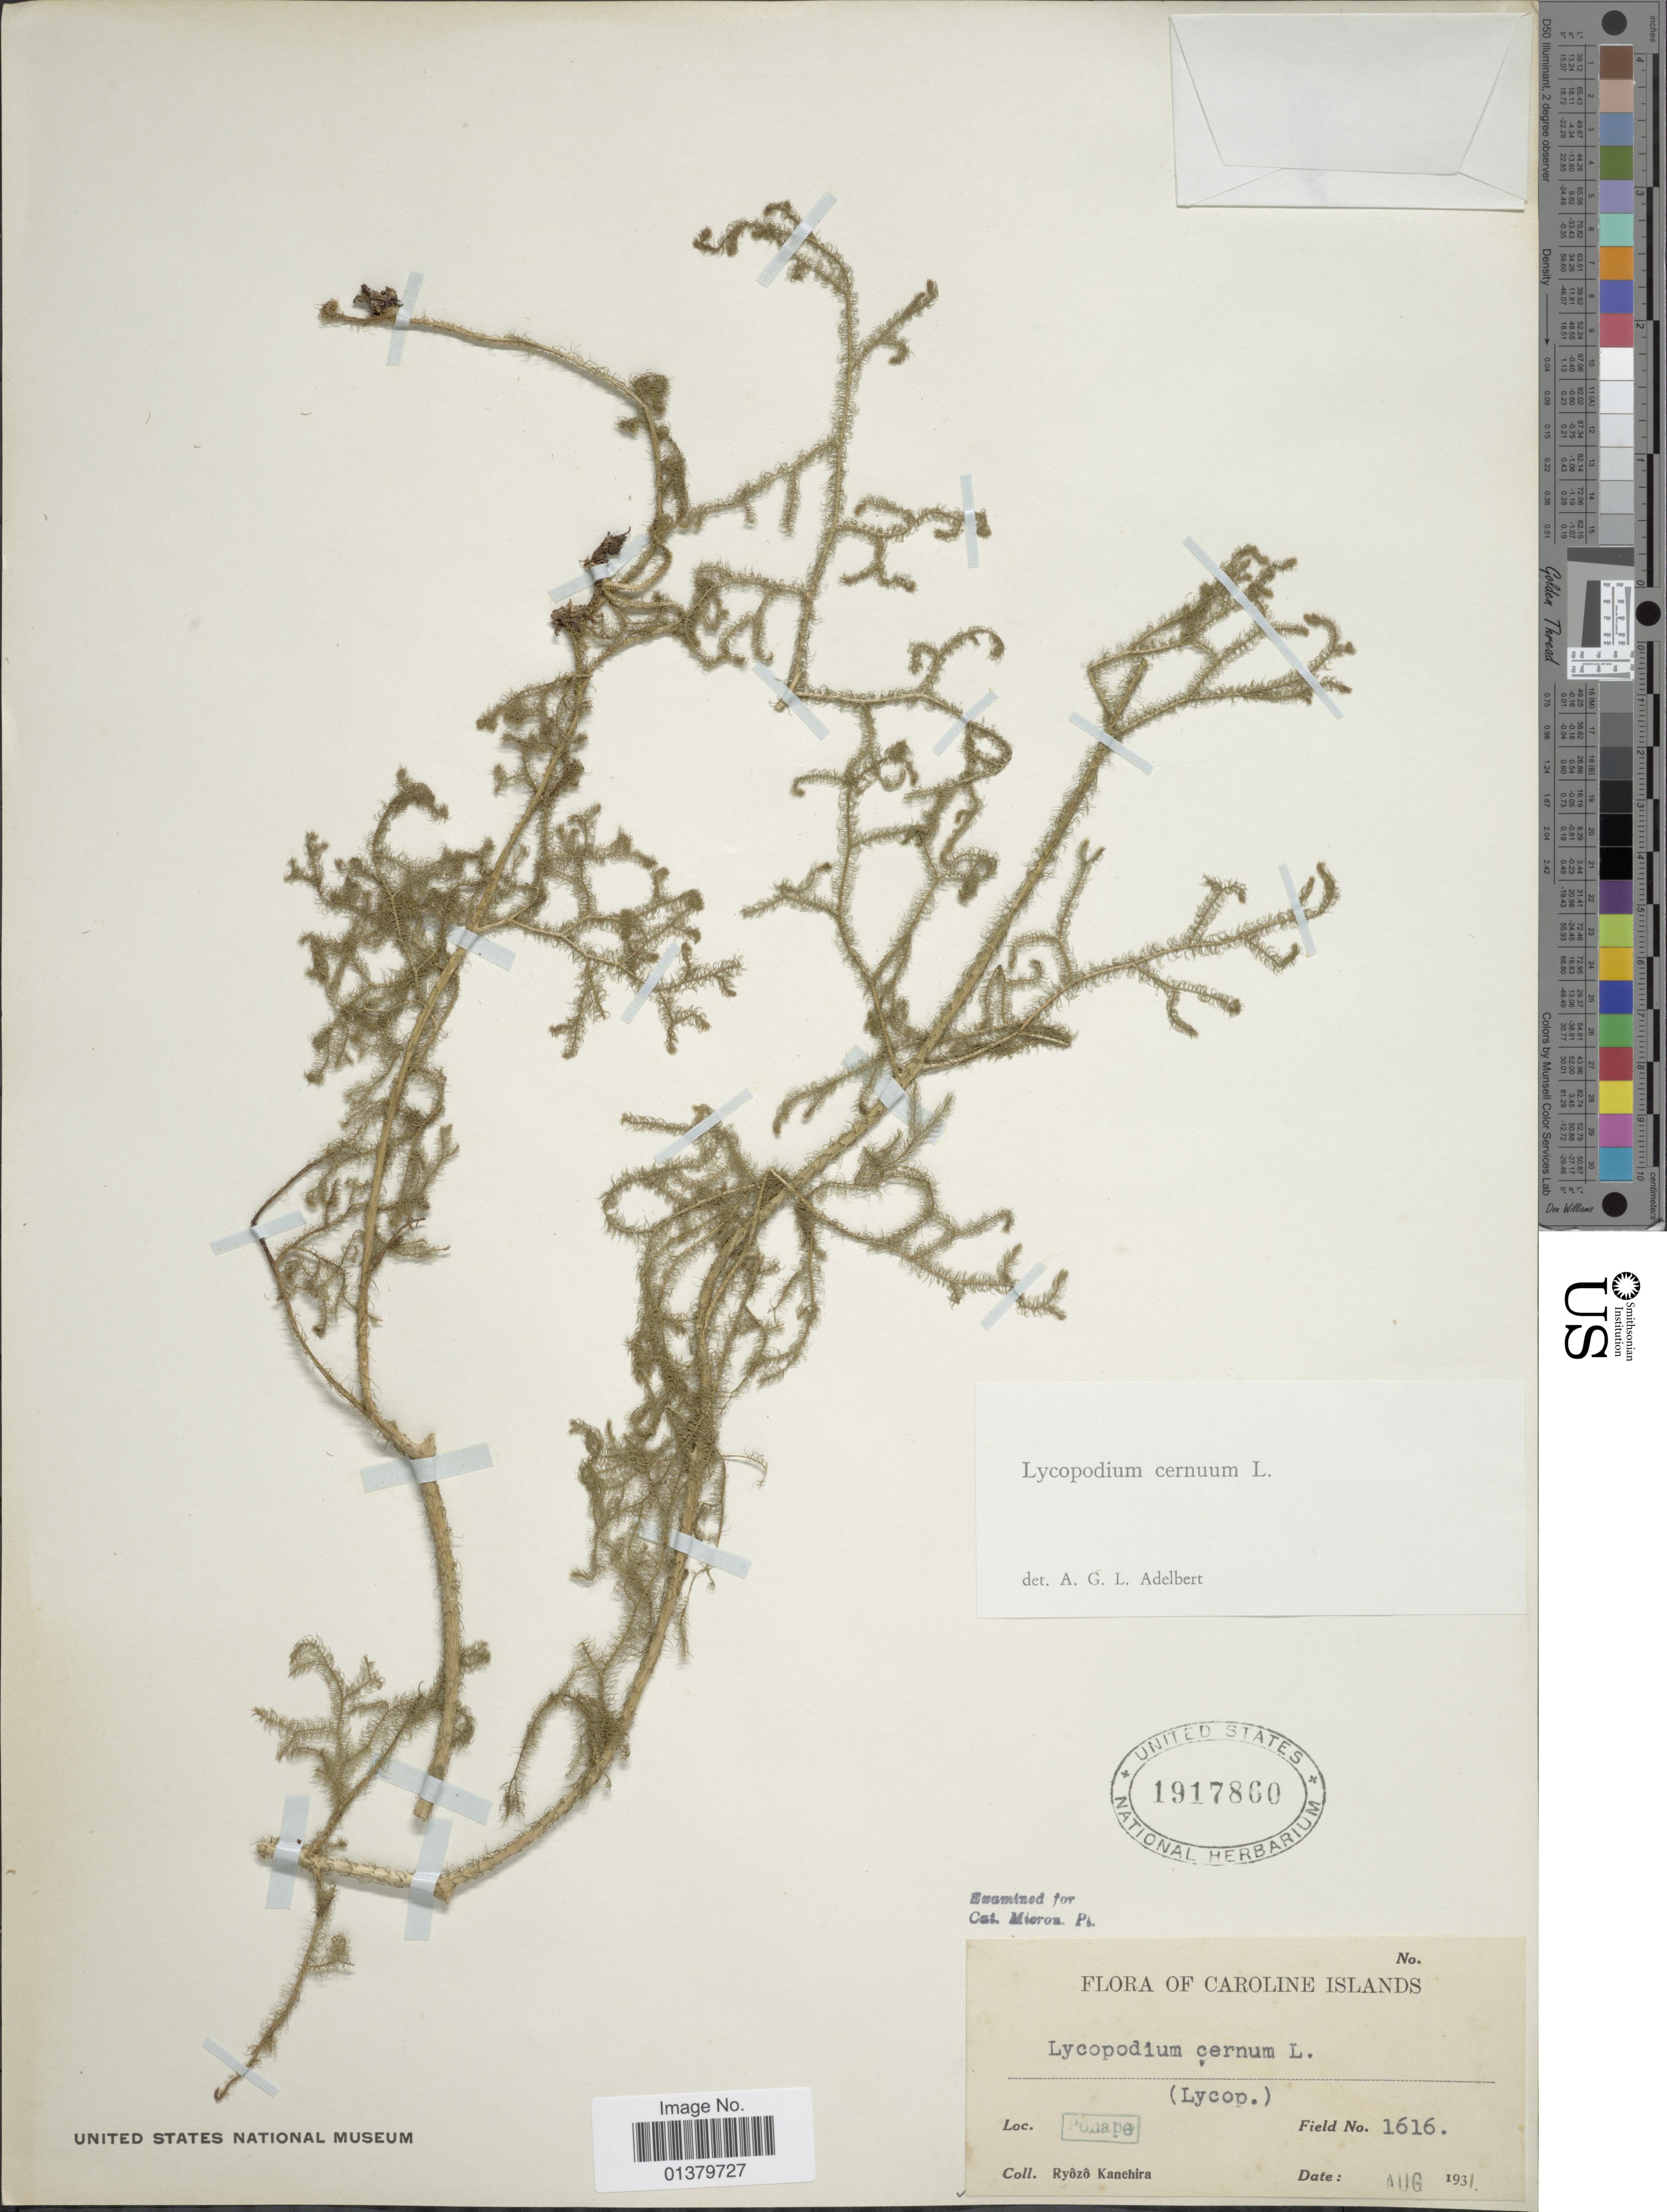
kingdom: Plantae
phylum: Tracheophyta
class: Lycopodiopsida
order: Lycopodiales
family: Lycopodiaceae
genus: Palhinhaea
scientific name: Palhinhaea cernua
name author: (L.) Vasc. & Franco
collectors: R. Kanehira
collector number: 1616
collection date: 1931-08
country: Micronesia, Federated States of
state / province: Pohnpei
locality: Caroline Islands, Ponape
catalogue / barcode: US 1917860